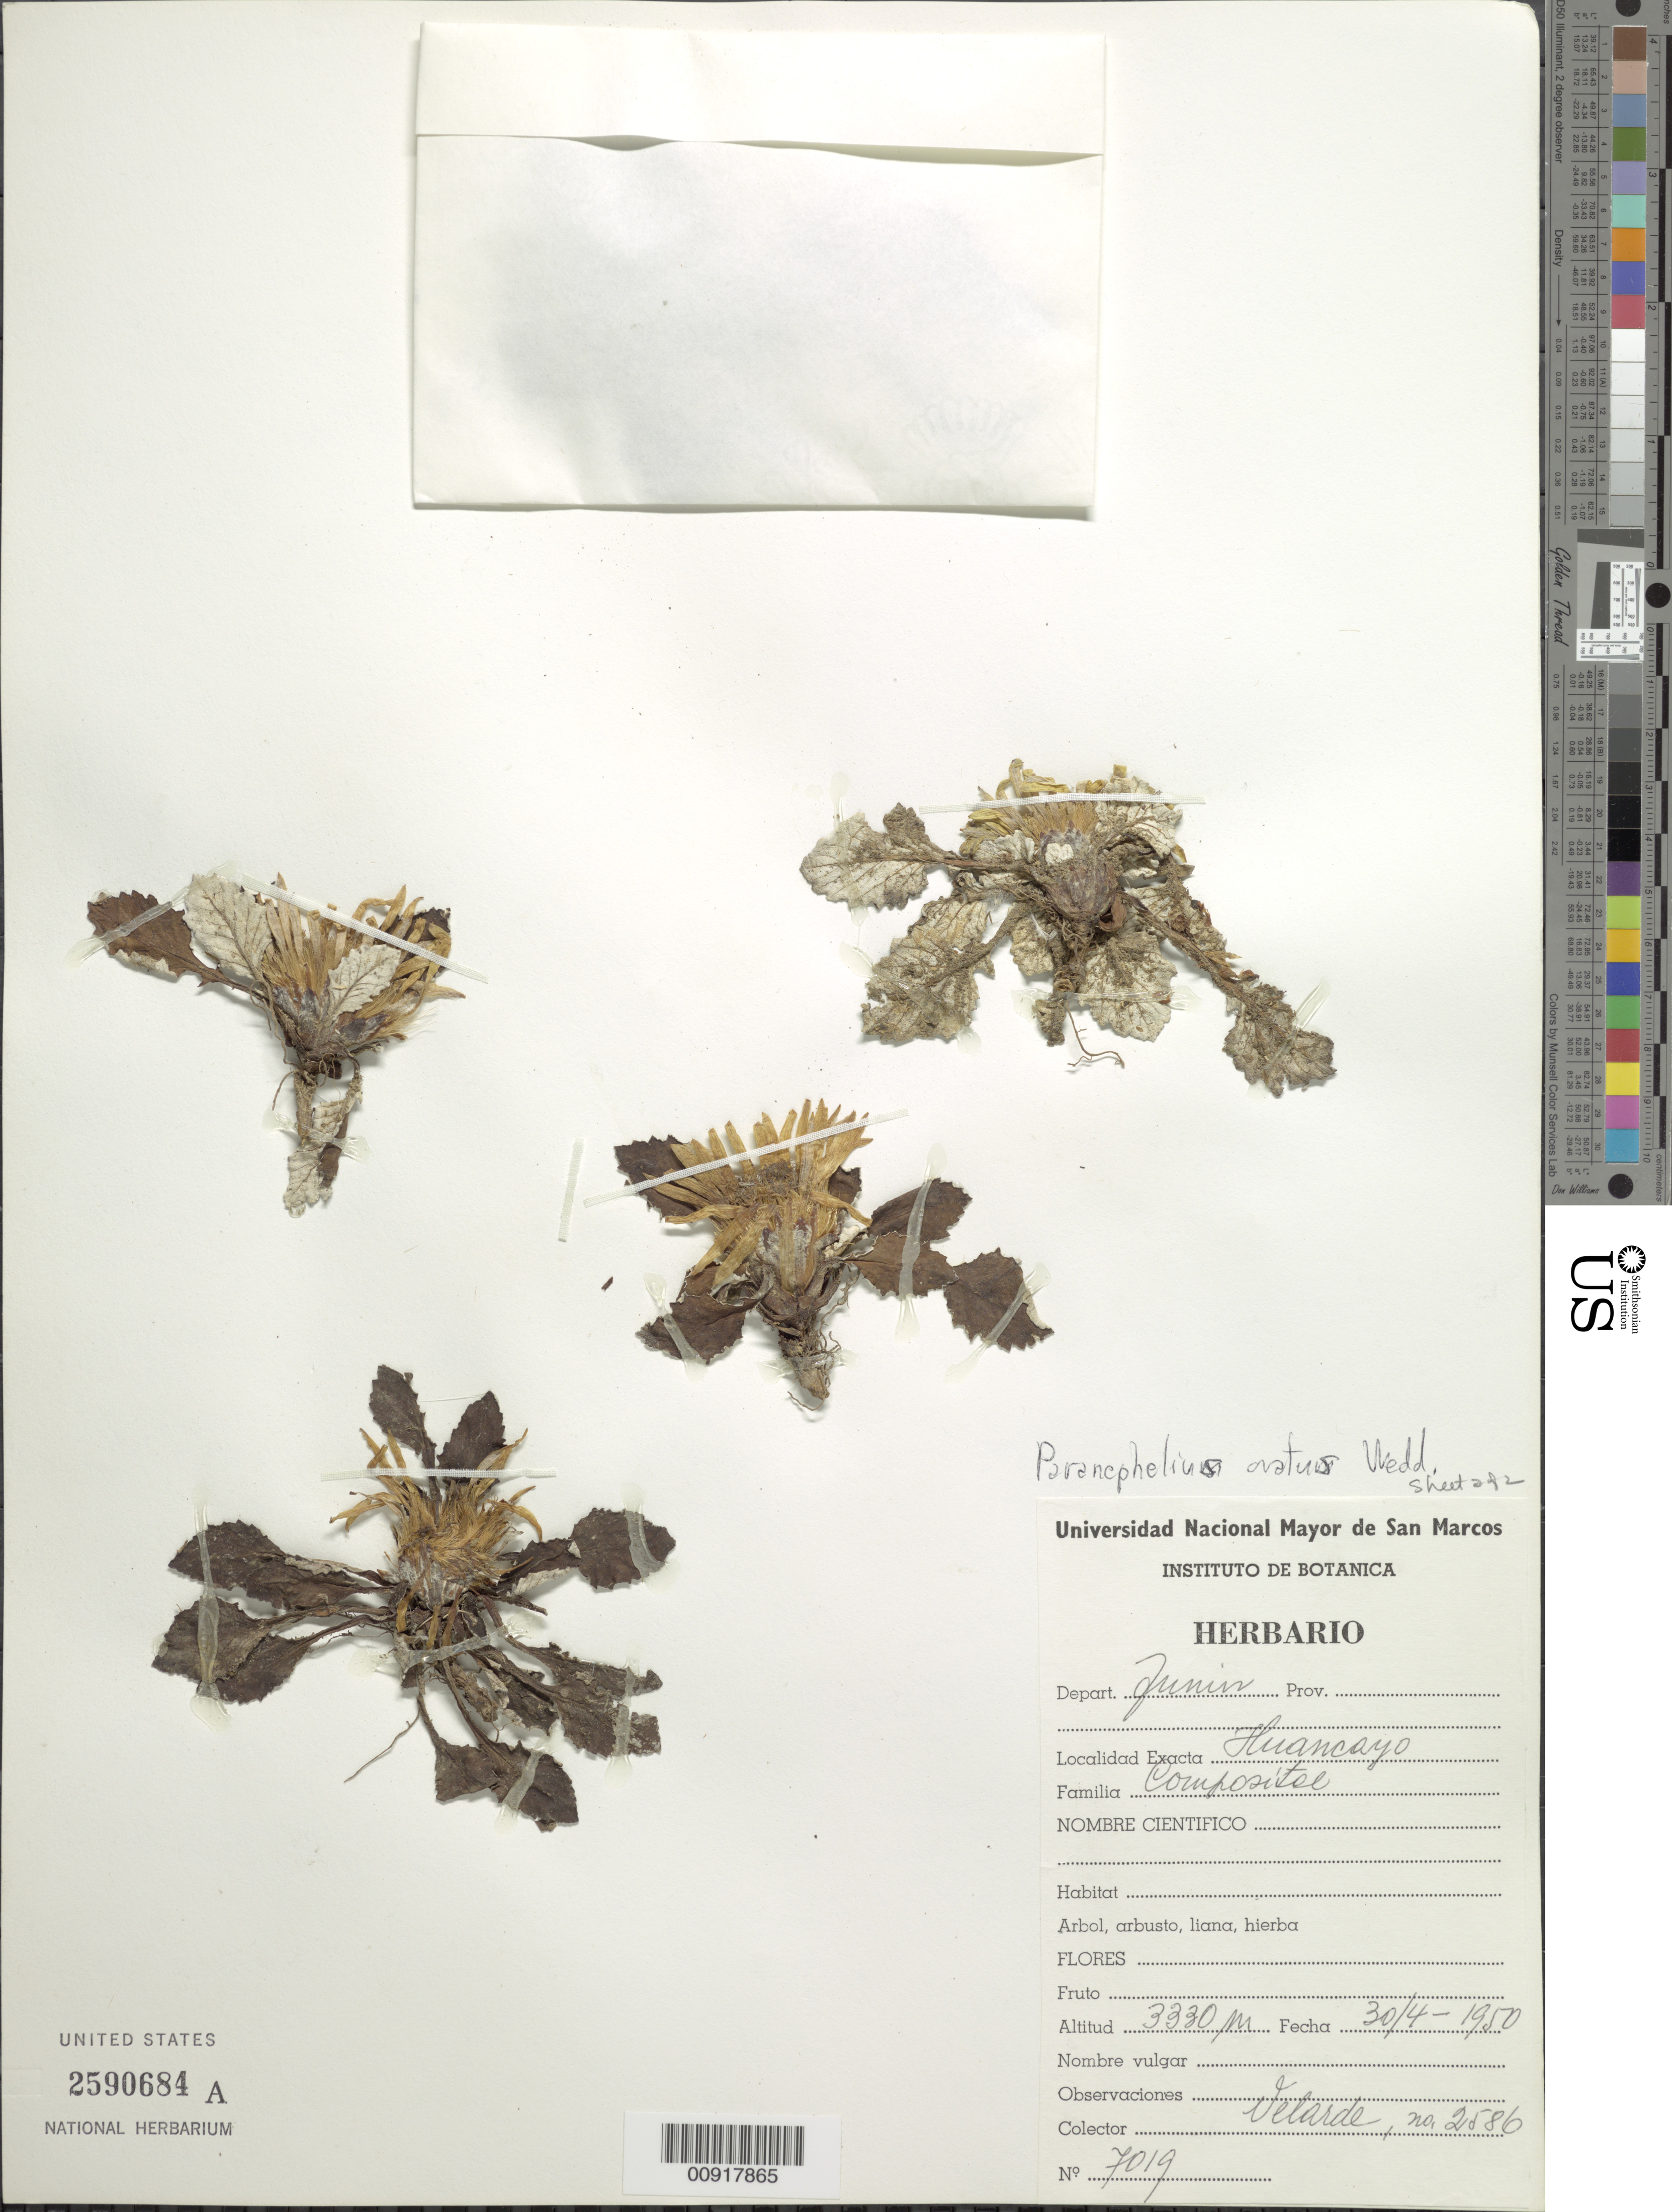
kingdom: Plantae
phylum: Tracheophyta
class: Magnoliopsida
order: Asterales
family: Asteraceae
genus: Paranephelius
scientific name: Paranephelius ovatus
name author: A. Gray ex Wedd.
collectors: -. Velarde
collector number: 2586/7019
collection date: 1950-04-30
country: Peru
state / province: Junín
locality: Depart. Junin. Huancayo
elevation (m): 3330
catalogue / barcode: US 2590684A